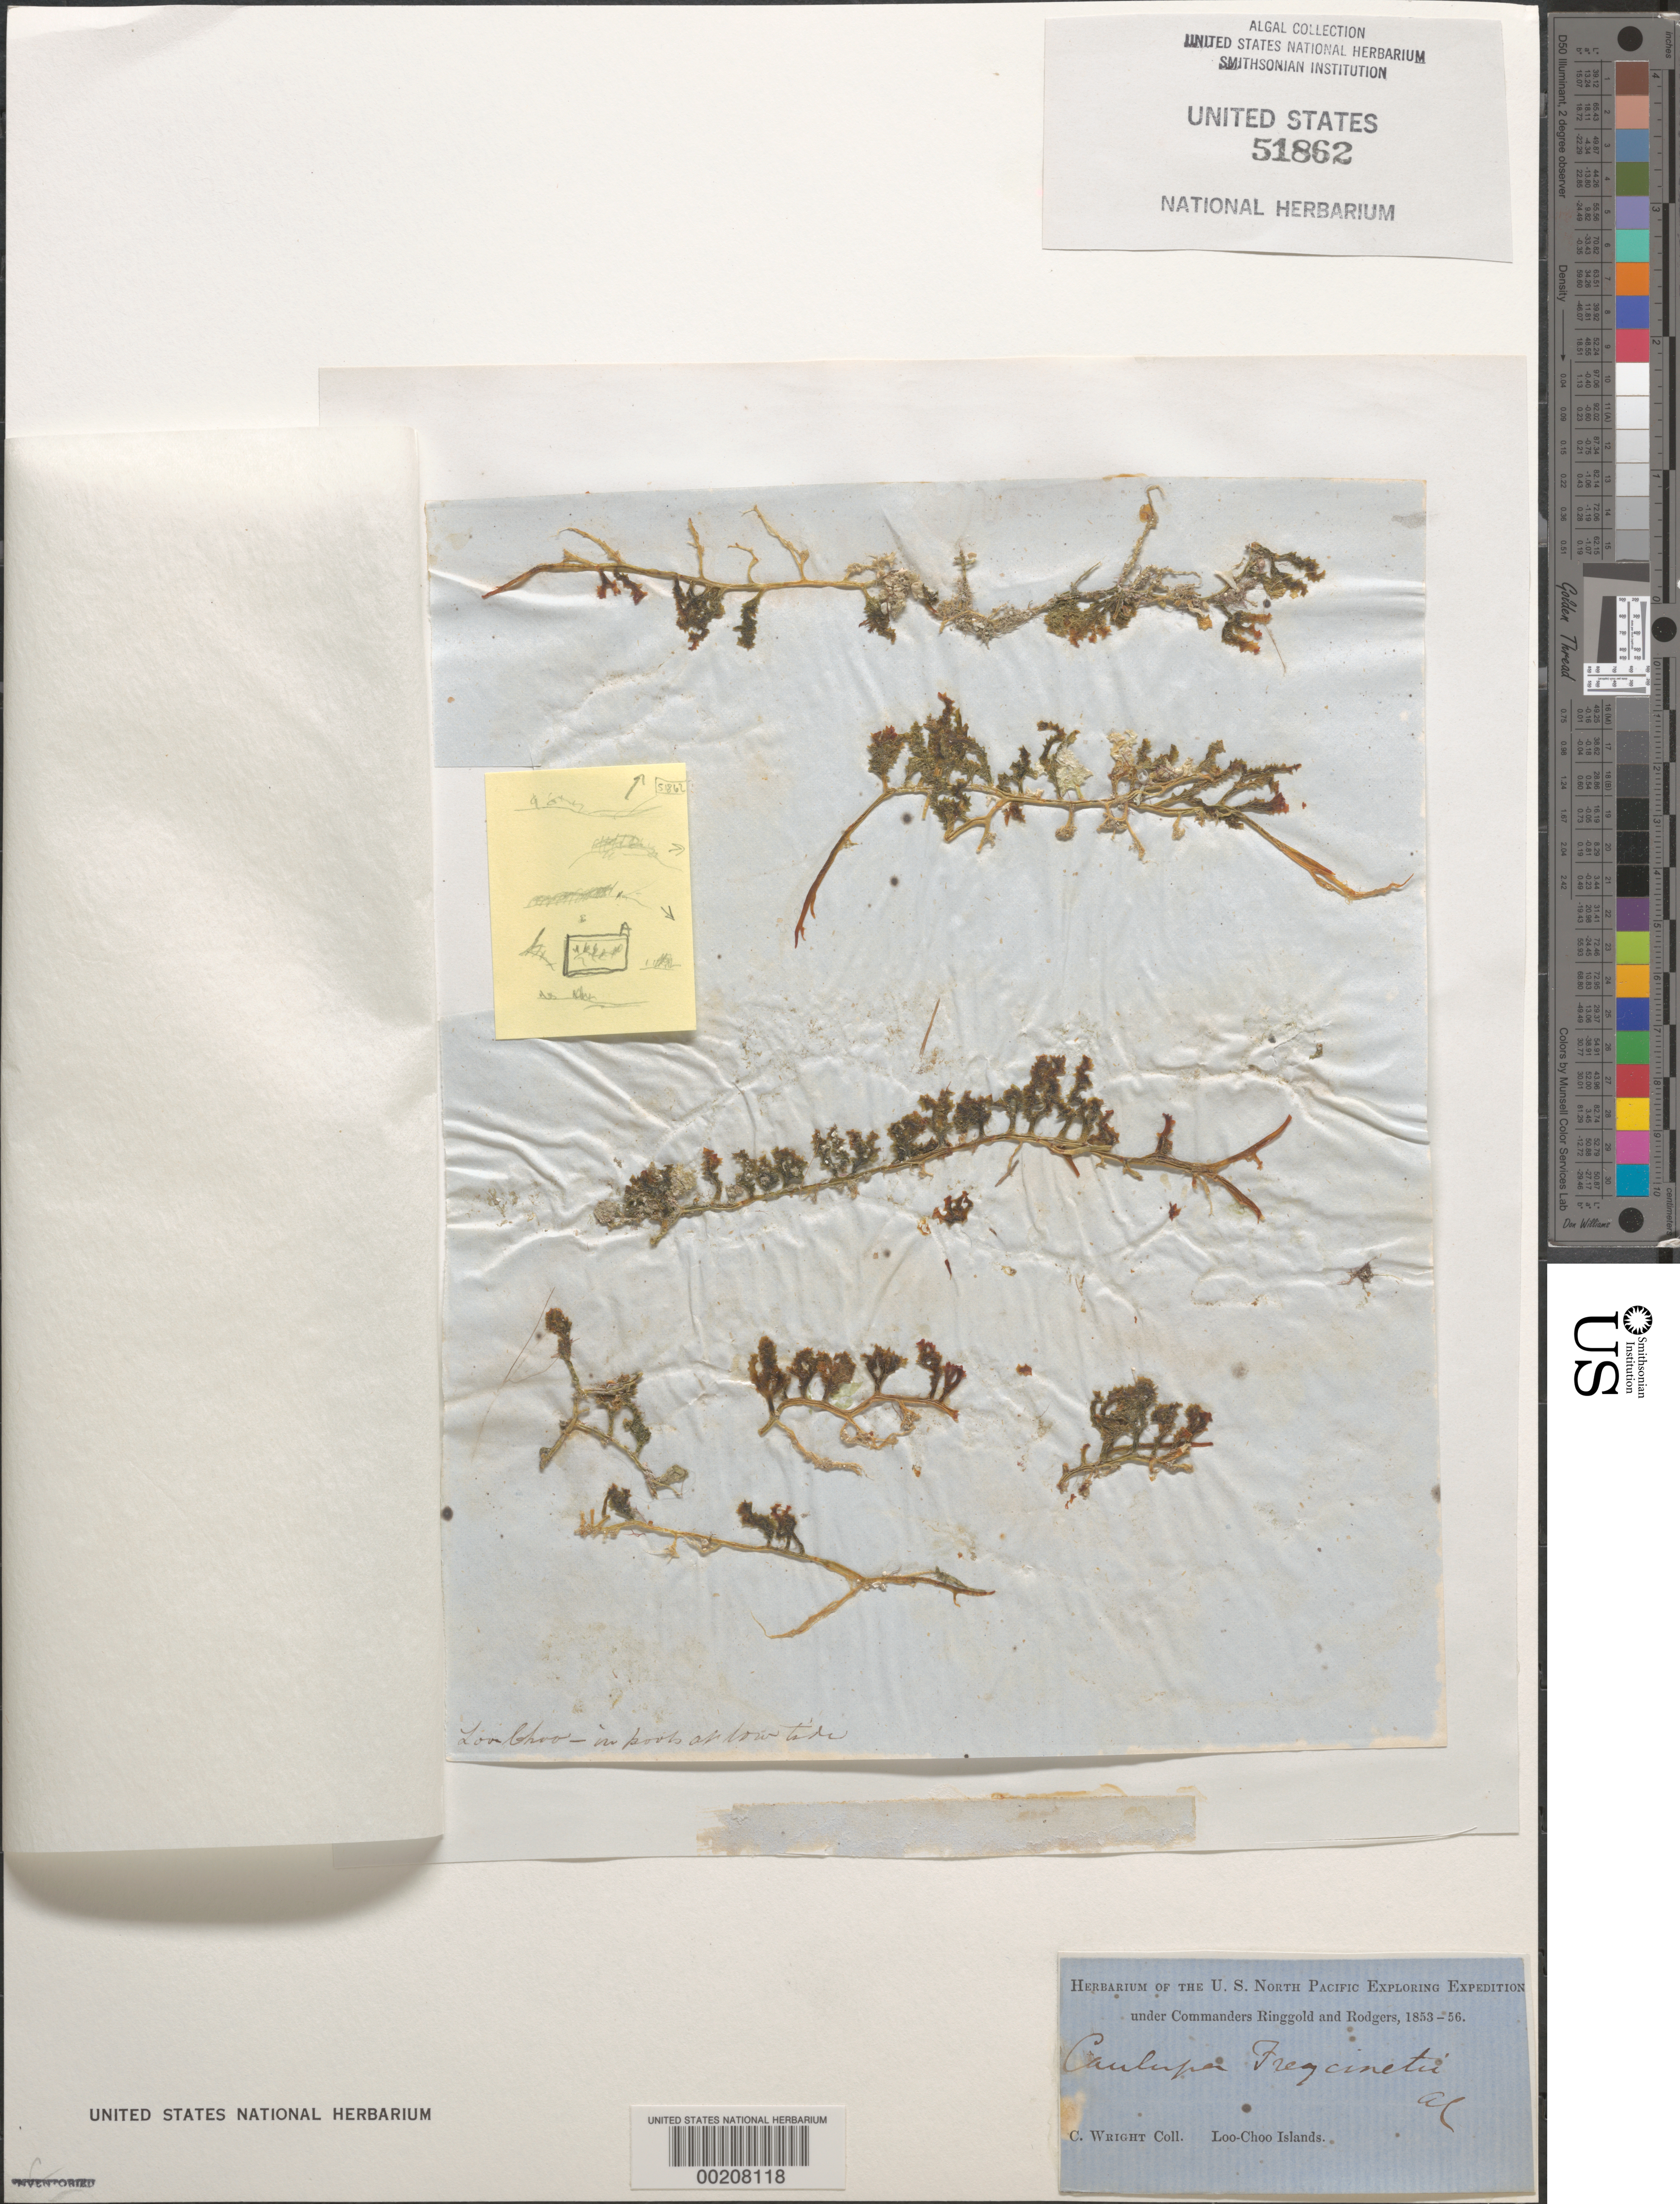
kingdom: Plantae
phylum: Chlorophyta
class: Ulvophyceae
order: Bryopsidales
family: Caulerpaceae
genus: Caulerpa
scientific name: Caulerpa serrulata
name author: (Forssk.) J. Agardh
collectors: C. Wright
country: Japan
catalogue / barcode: US 51862